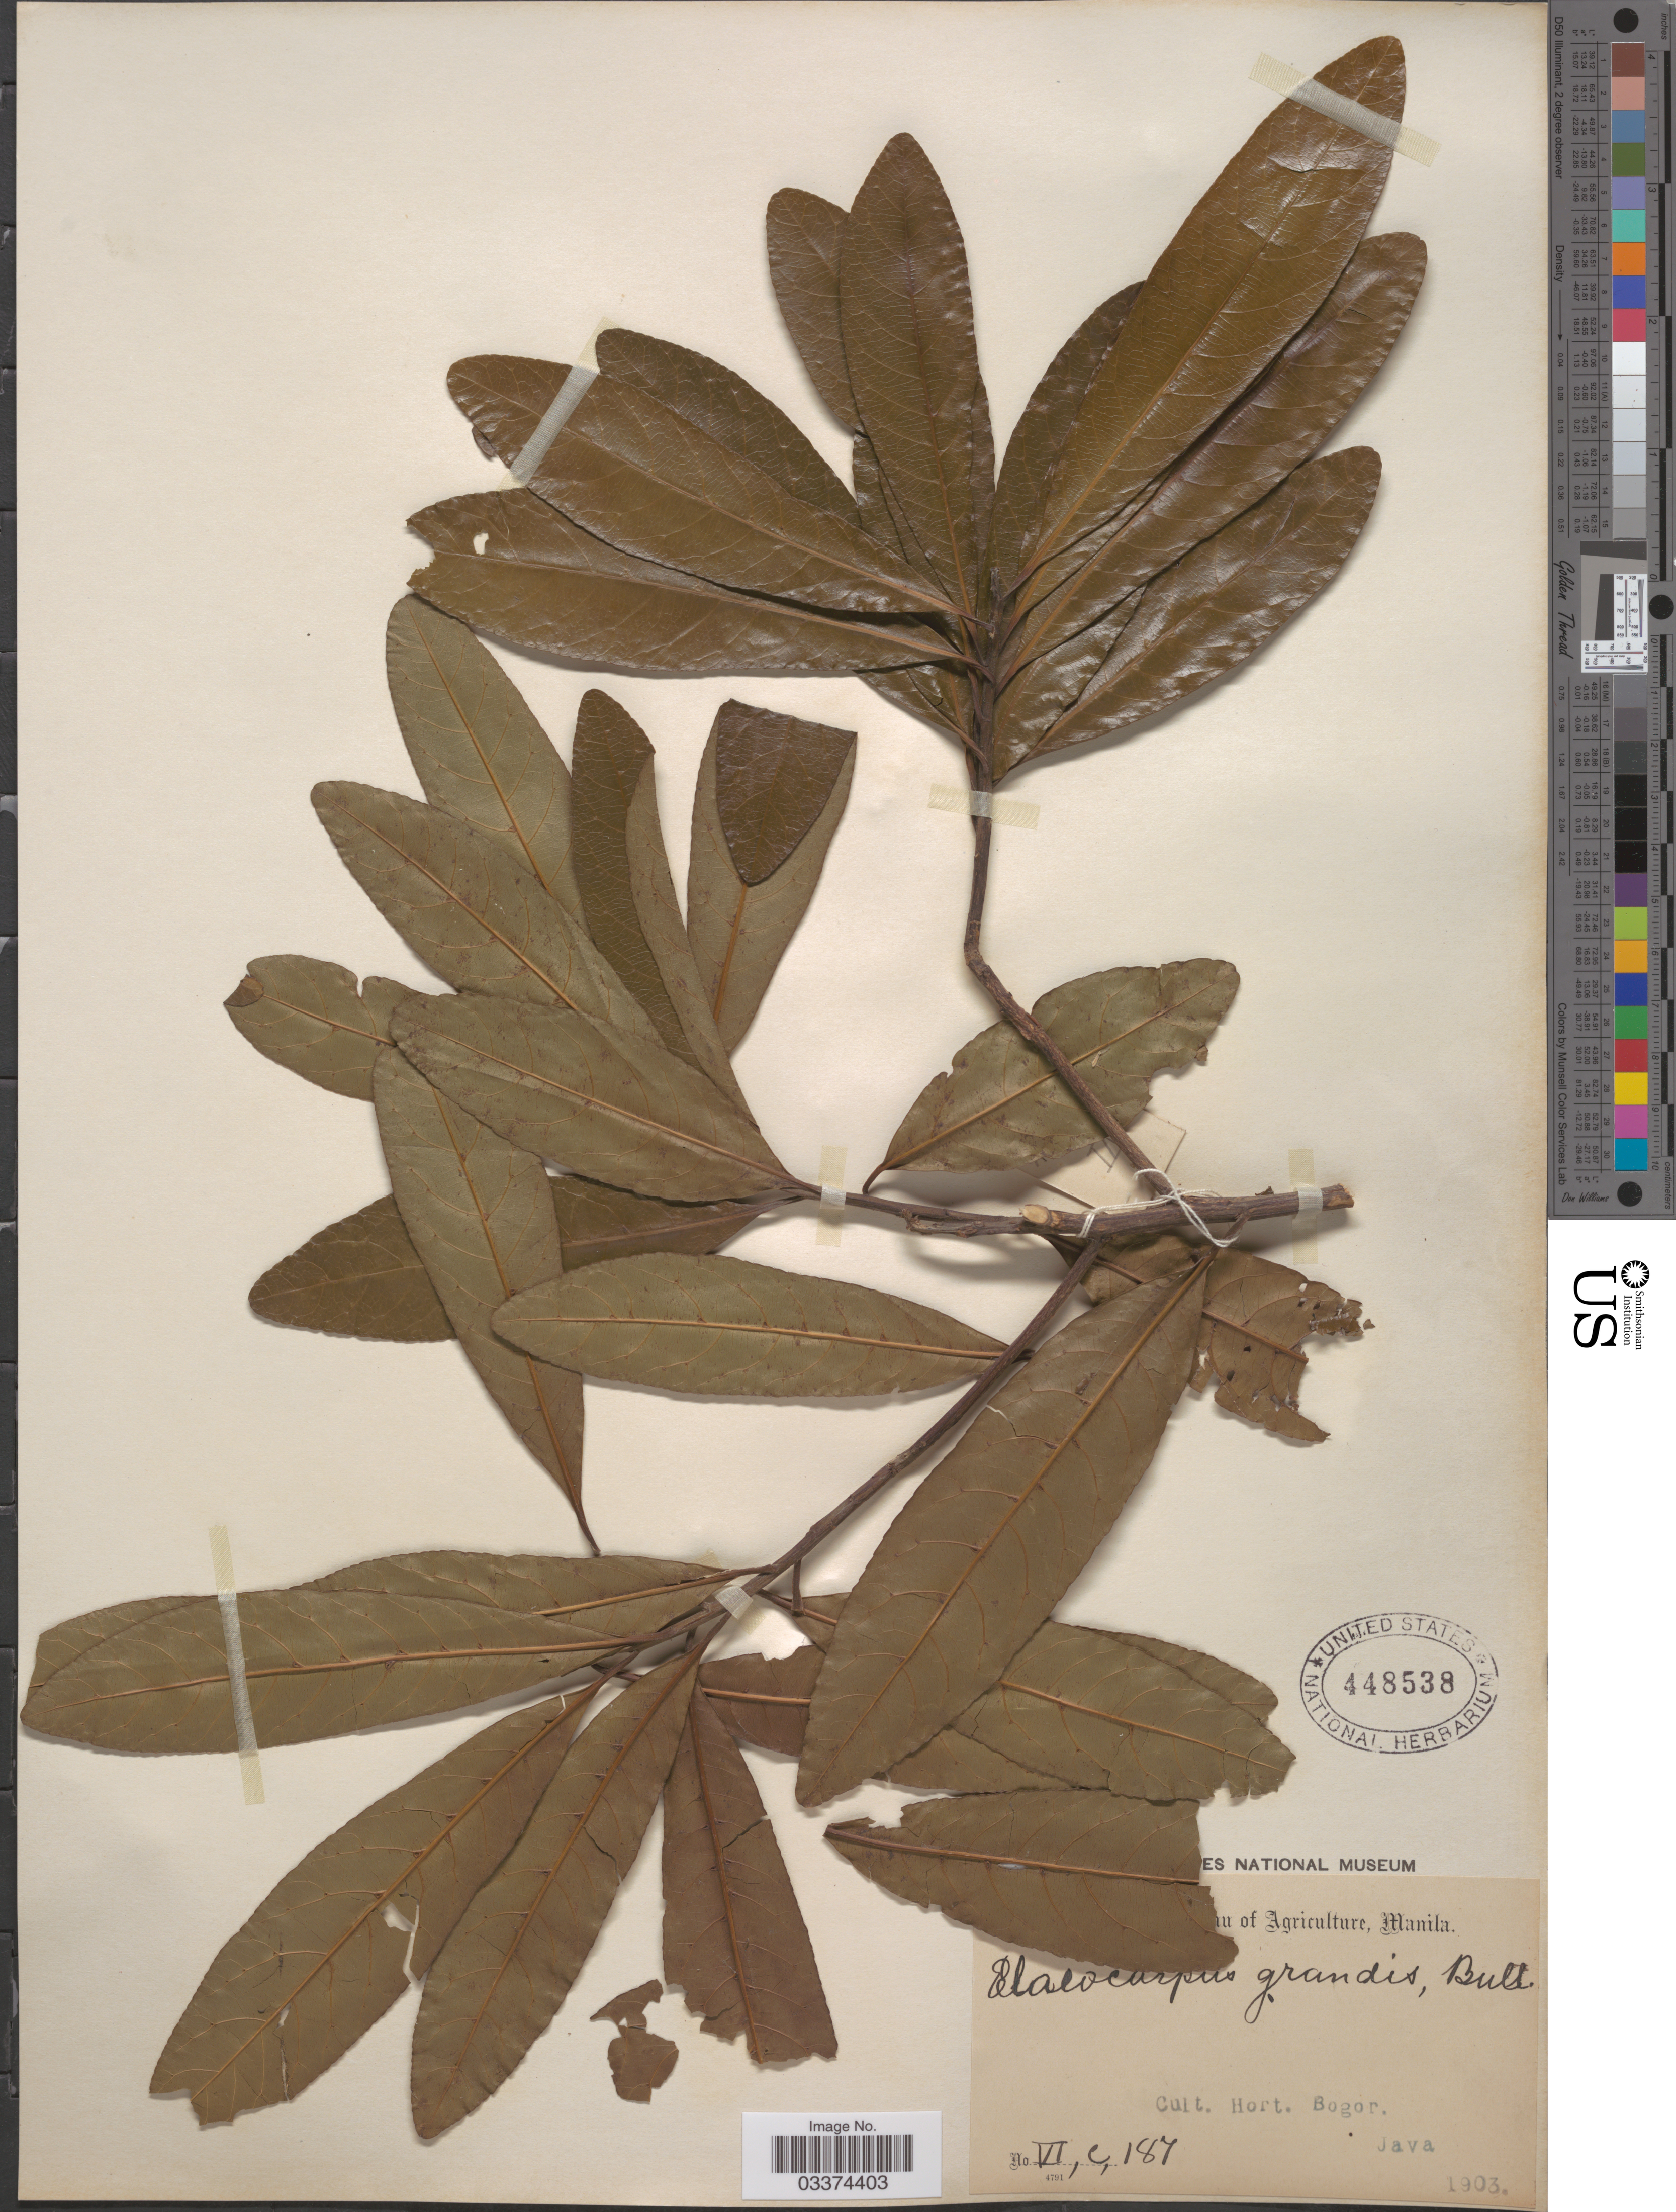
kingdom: Plantae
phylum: Tracheophyta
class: Magnoliopsida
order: Oxalidales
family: Elaeocarpaceae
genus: Elaeocarpus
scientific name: Elaeocarpus grandis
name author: F. Muell.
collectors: ex Herb. Bur. Agric. Manila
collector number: VI,C,187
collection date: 1903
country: Indonesia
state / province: Java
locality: Cult. Hort. Bogor.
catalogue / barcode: US 448538